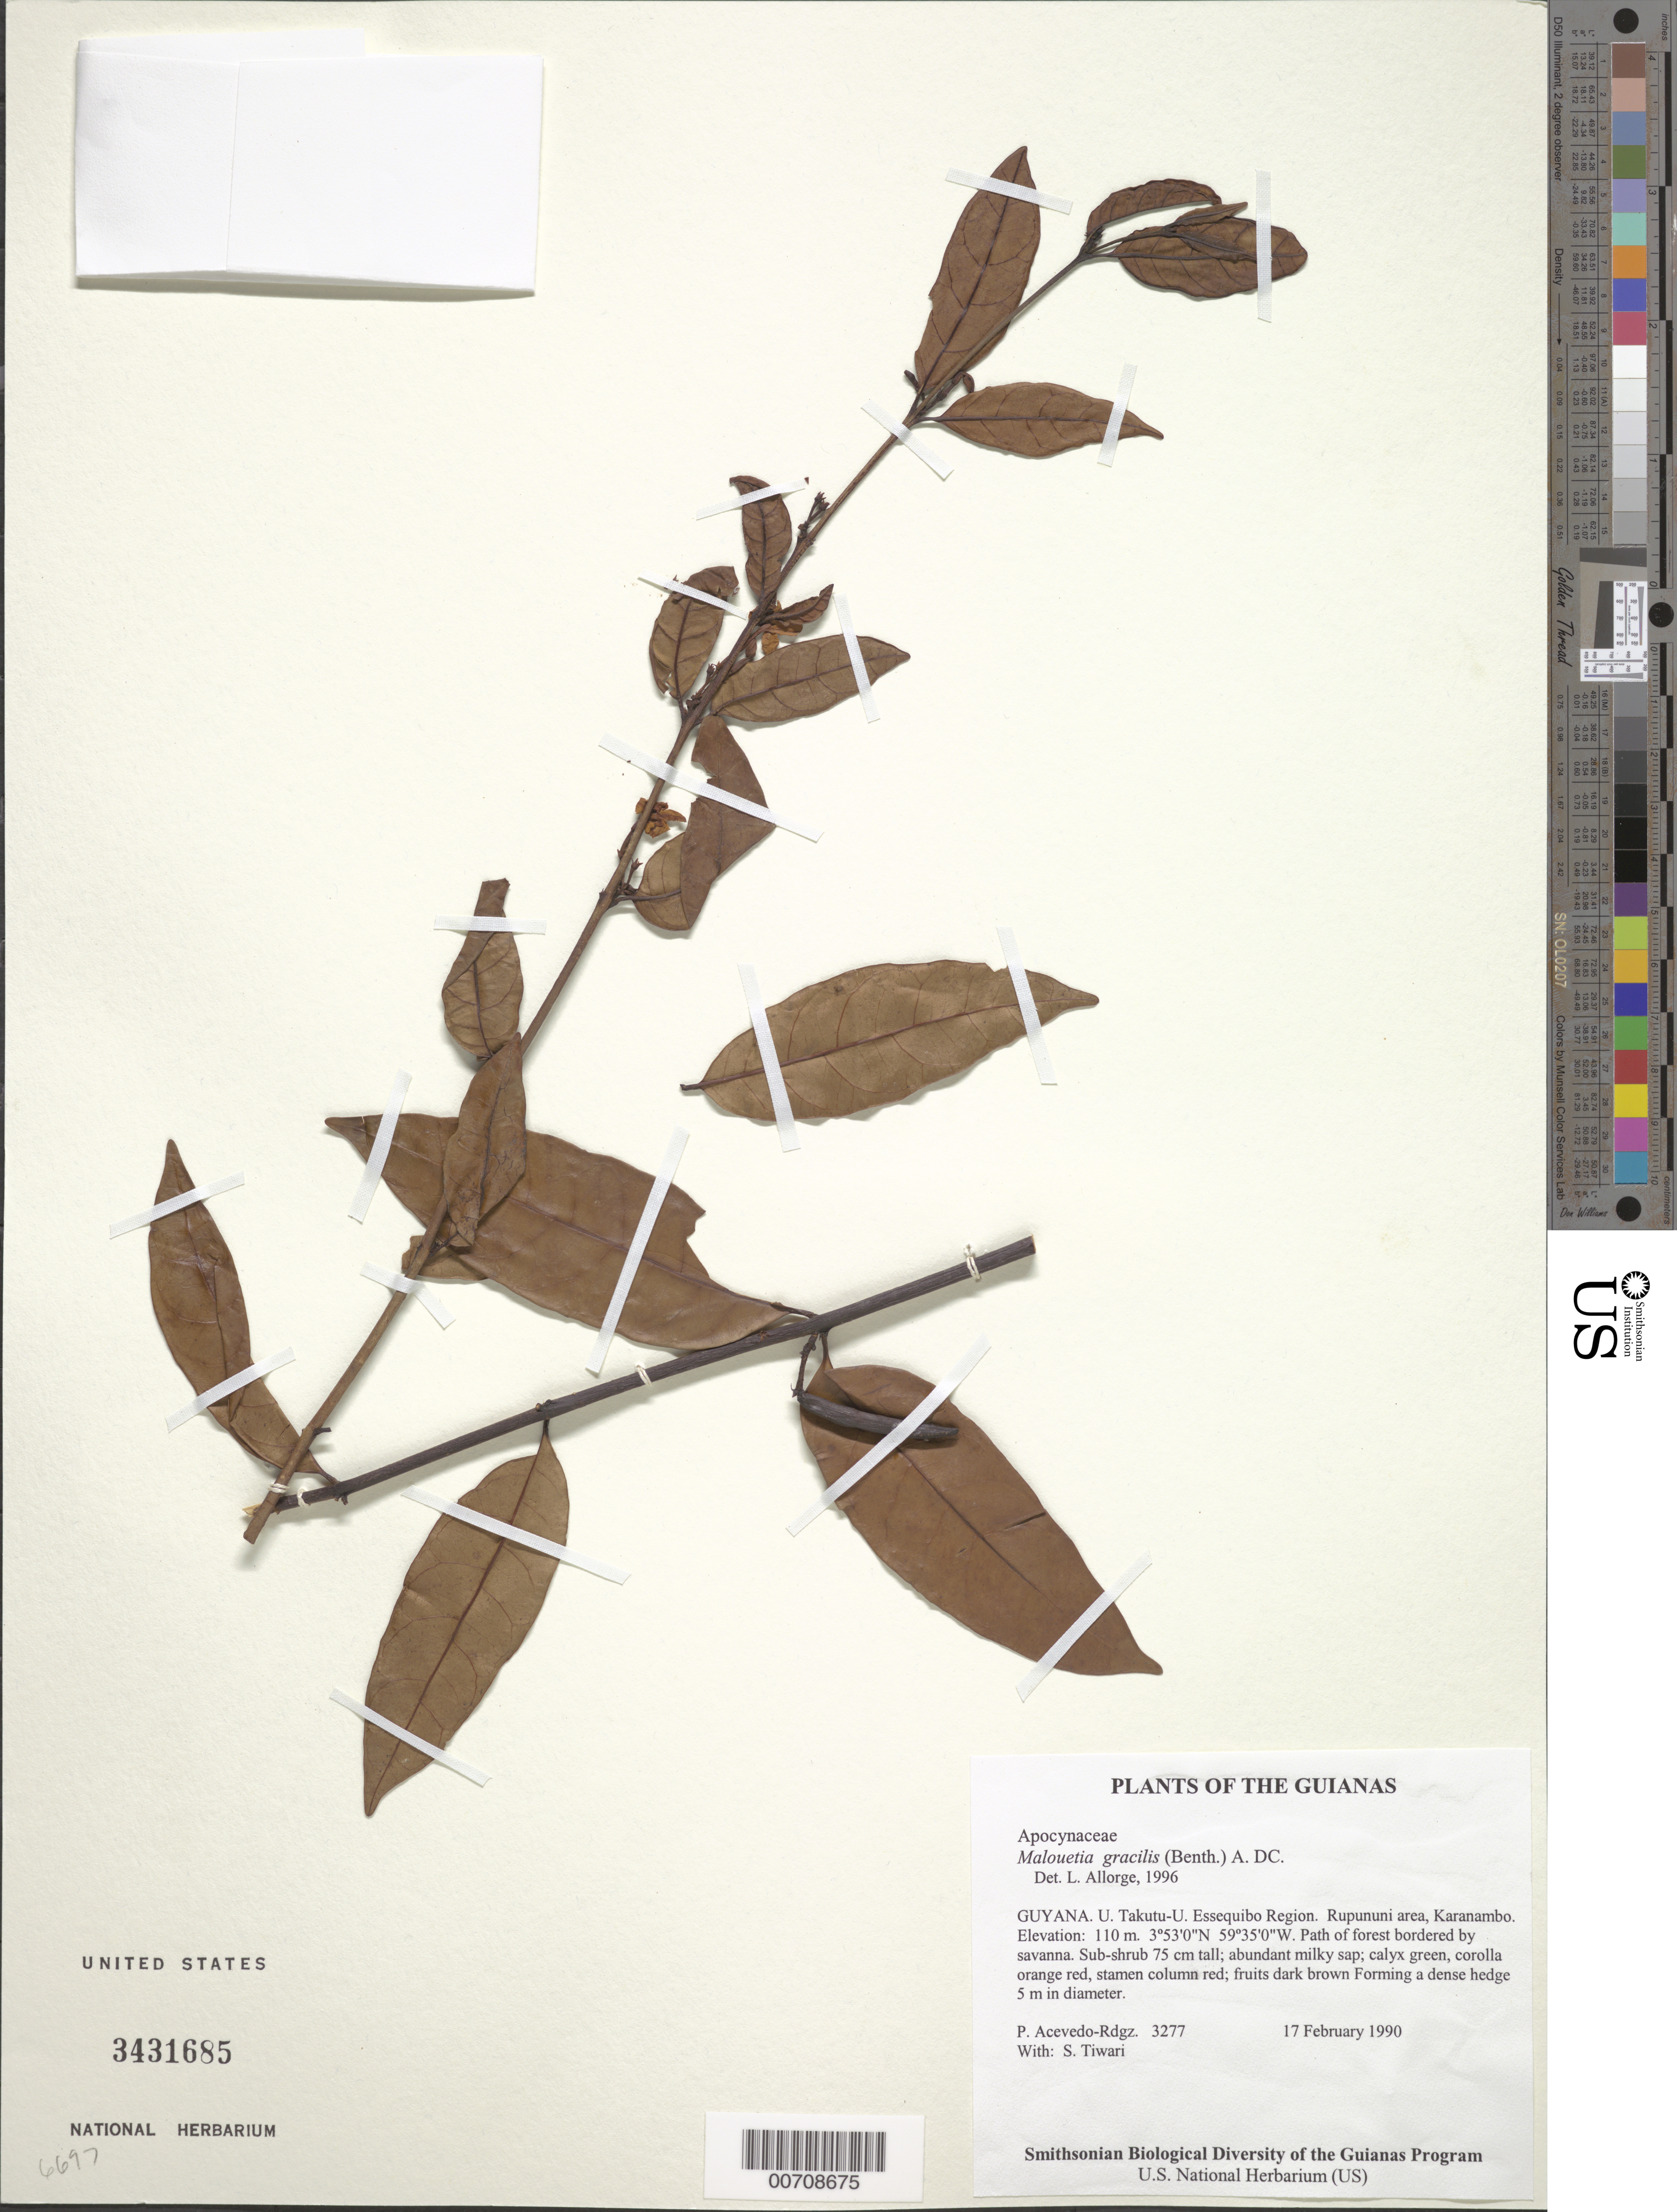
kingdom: Plantae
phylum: Tracheophyta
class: Magnoliopsida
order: Gentianales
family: Apocynaceae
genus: Malouetia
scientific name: Malouetia gracilis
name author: (Benth.) A. DC.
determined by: Allorge, L.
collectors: P. Acevedo-Rodr. & S. Tiwari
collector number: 3277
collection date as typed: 17 Feb 1990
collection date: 1990-02-17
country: Guyana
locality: U. Takutu - U. Essequibo. Rupununi area, Karanambo.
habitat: Path of forest bordered by savanna.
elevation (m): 110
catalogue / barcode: US 3431685